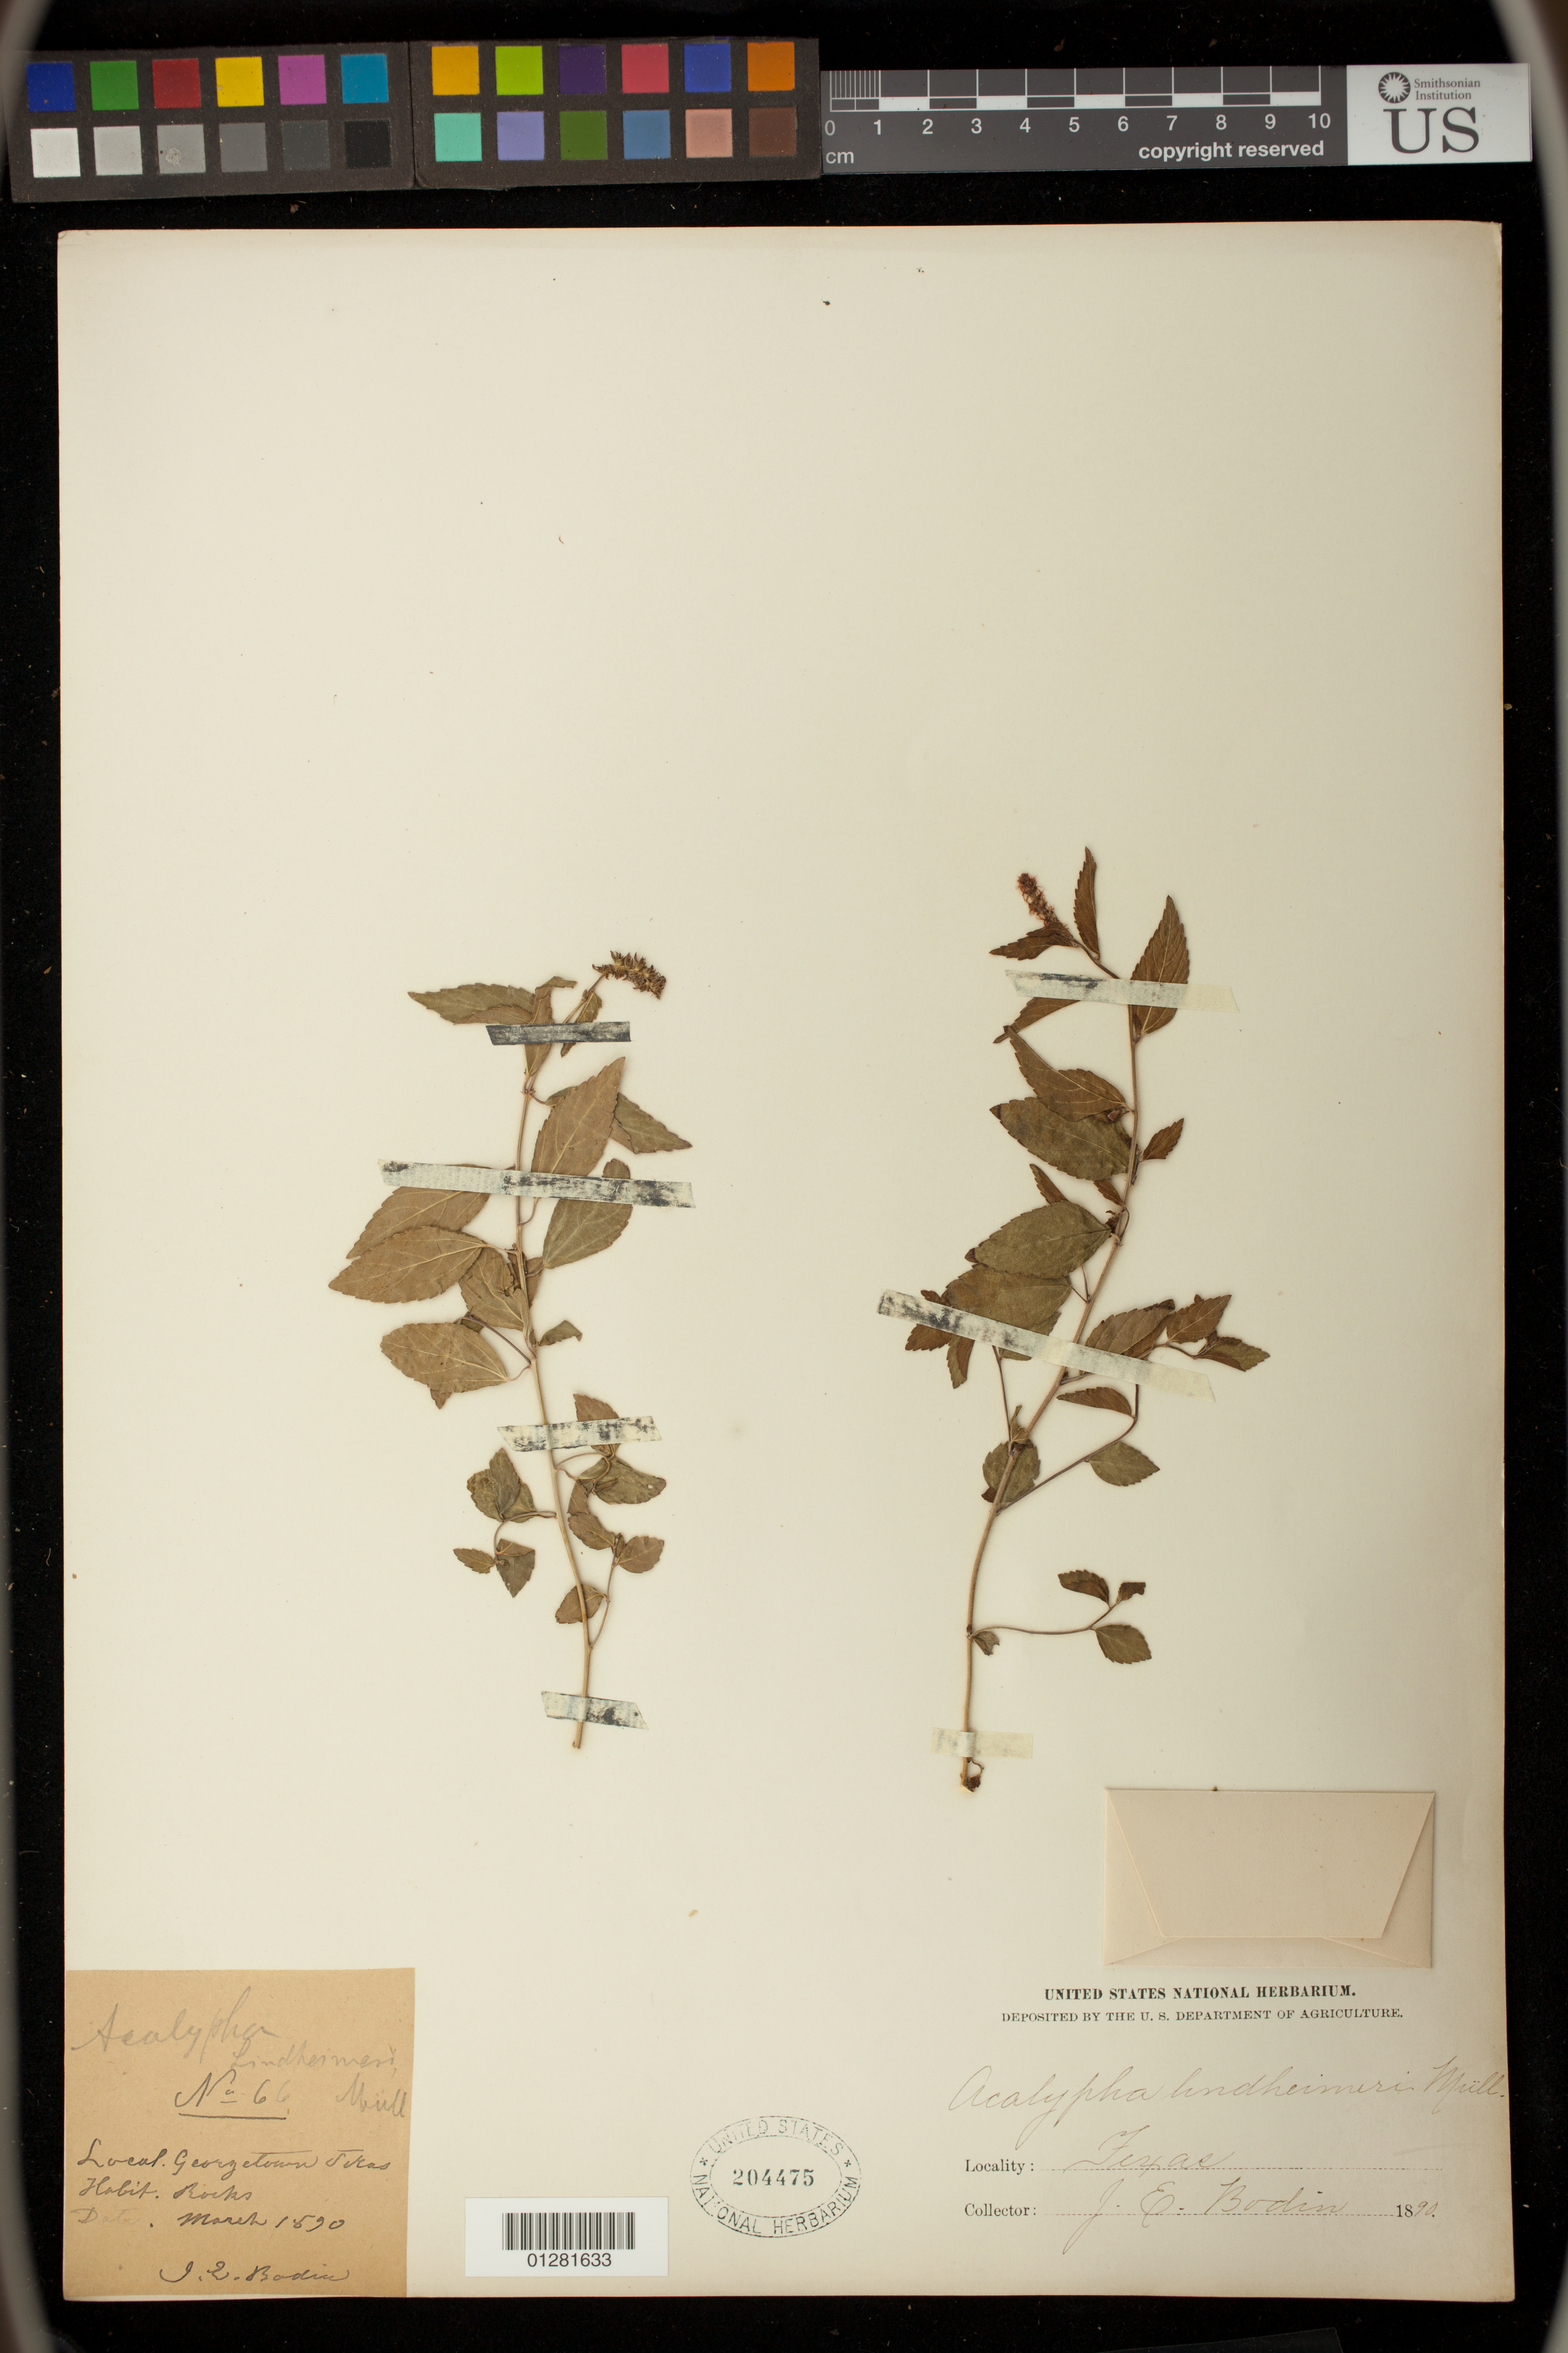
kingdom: Plantae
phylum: Tracheophyta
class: Magnoliopsida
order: Malpighiales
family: Euphorbiaceae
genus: Acalypha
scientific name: Acalypha lindheimeri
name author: Müll. Arg.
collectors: J. E. Bodin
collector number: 66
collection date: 1890-03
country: United States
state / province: Texas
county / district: Williamson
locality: Georgetown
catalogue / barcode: US 204475